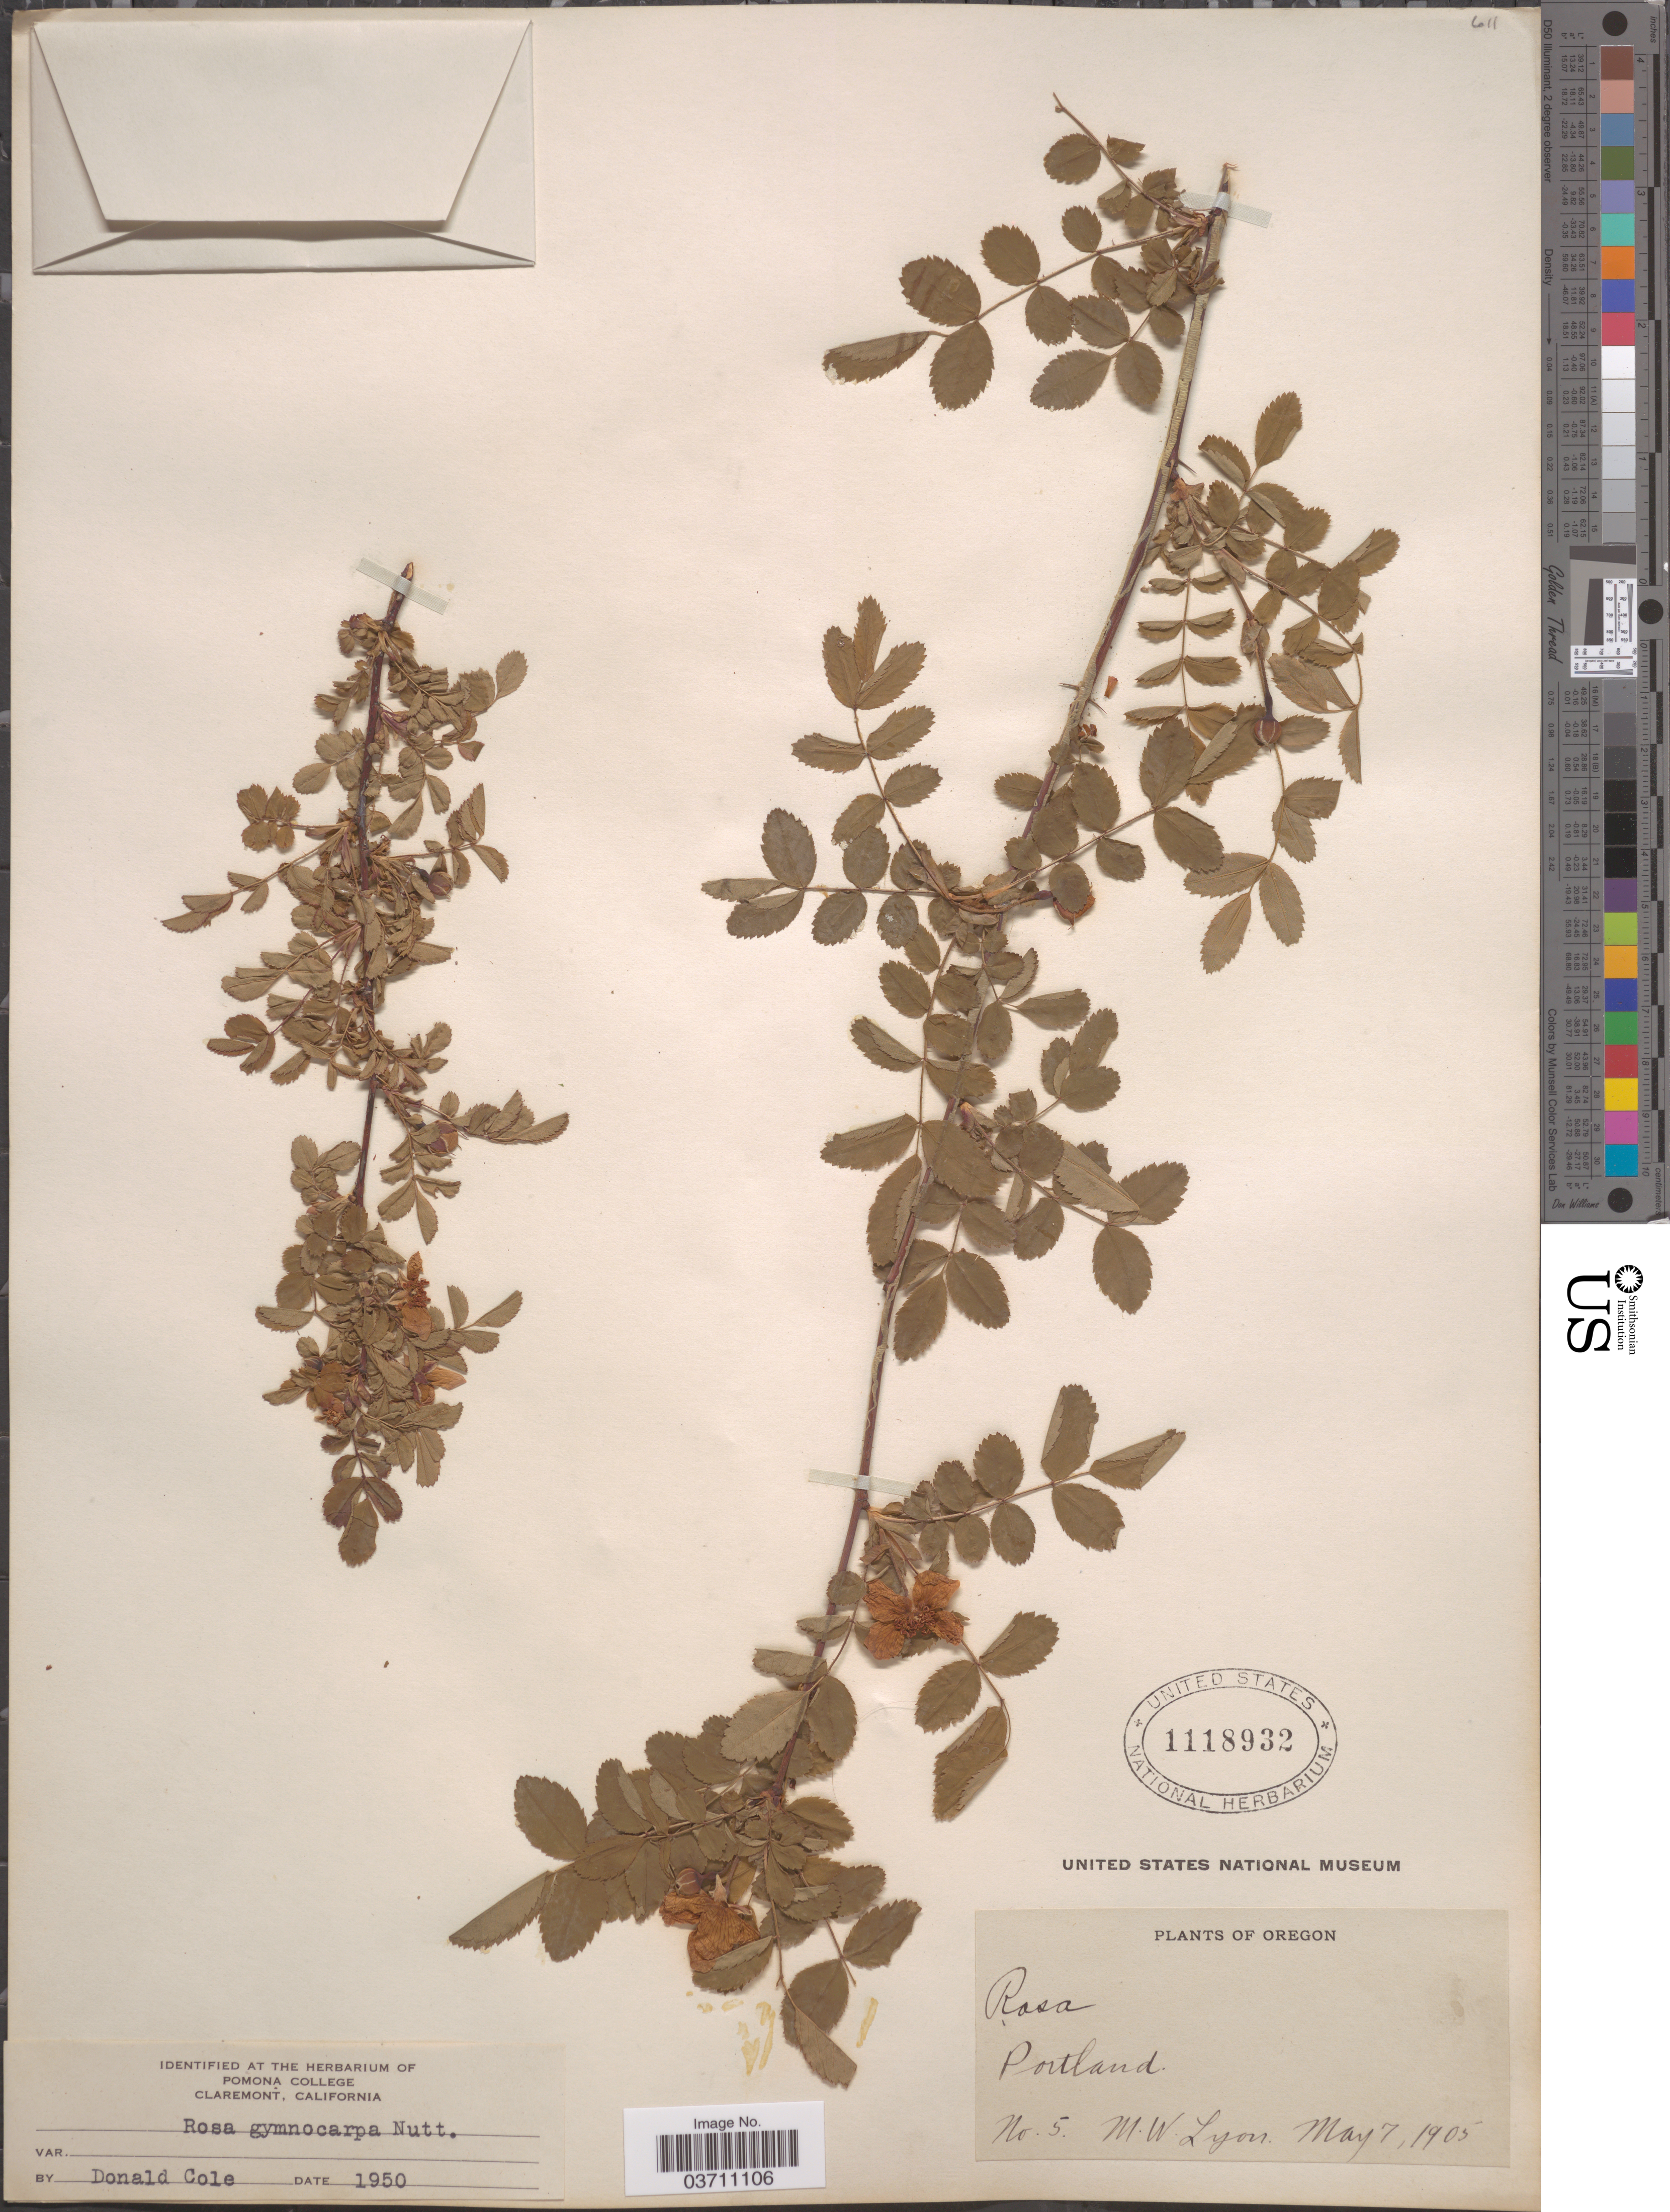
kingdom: Plantae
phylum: Tracheophyta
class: Magnoliopsida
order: Rosales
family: Rosaceae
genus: Rosa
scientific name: Rosa gymnocarpa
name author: Nutt.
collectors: M. W. Lyon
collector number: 5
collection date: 1905-05-07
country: United States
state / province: Oregon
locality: Portland.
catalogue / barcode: US 1118932